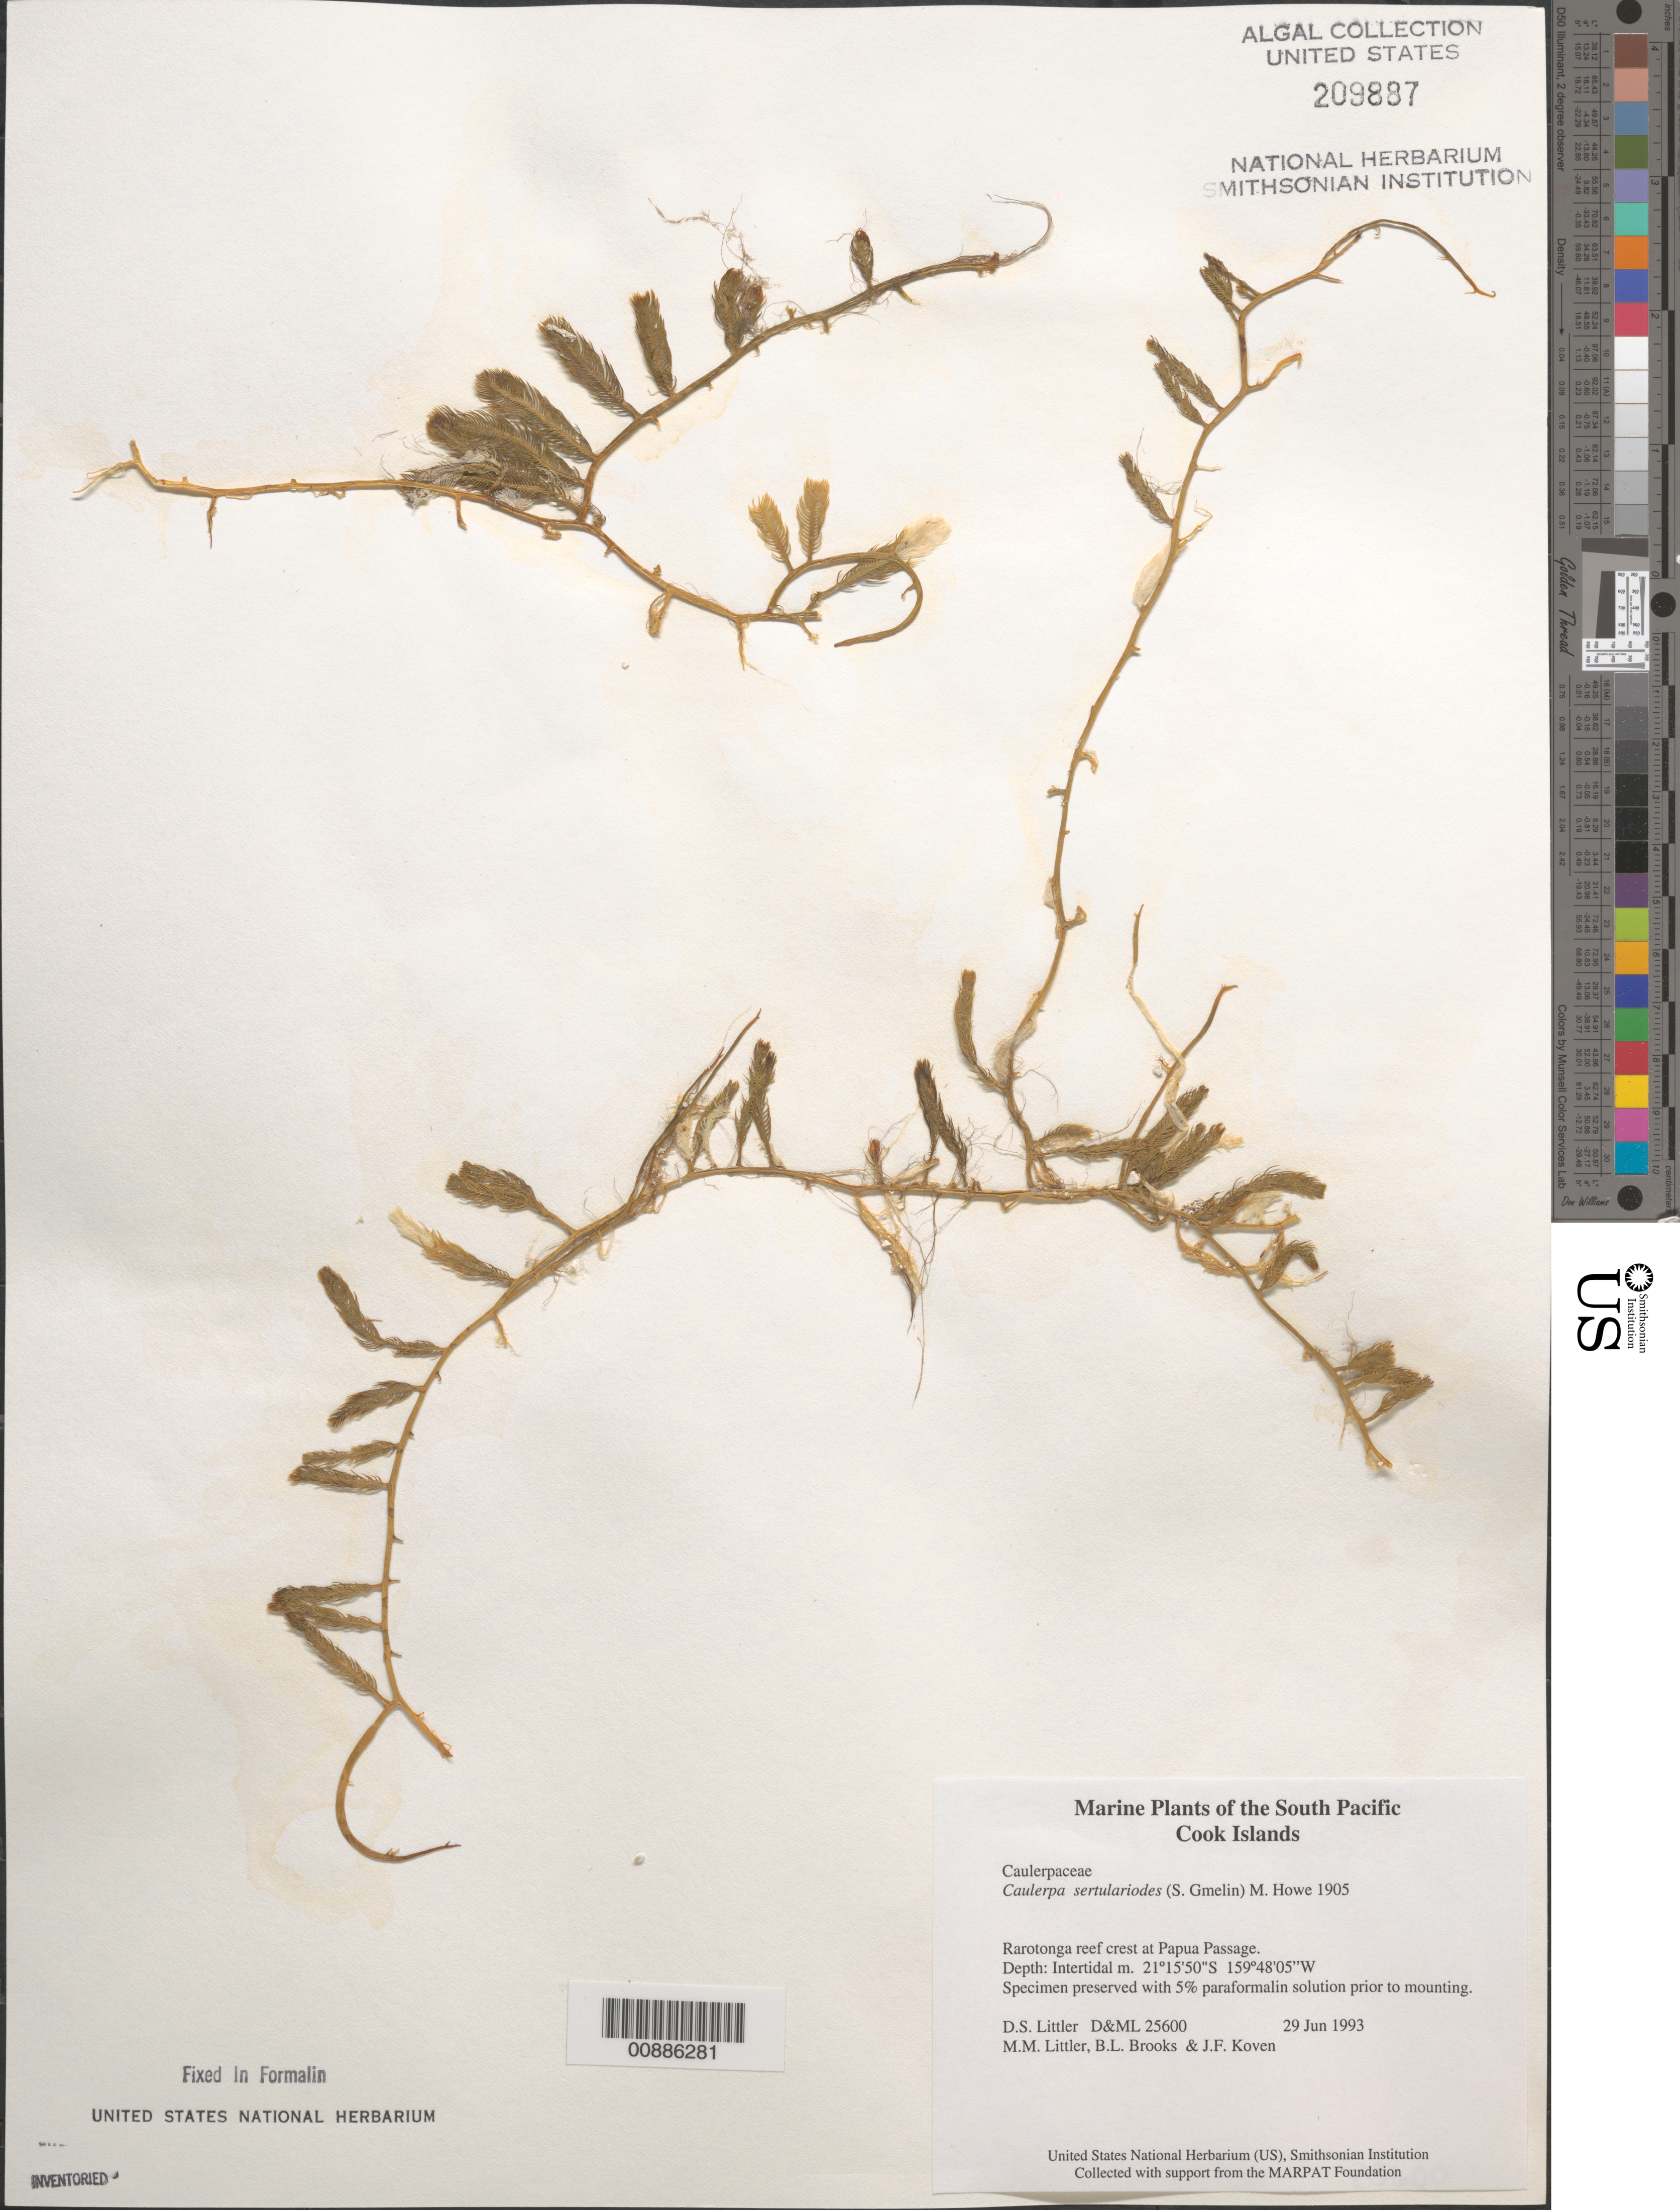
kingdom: Plantae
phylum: Chlorophyta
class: Ulvophyceae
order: Bryopsidales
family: Caulerpaceae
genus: Caulerpa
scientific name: Caulerpa sertularioides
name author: (S.G. Gmel.) M. Howe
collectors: D. S. Littler, M. M. Littler, B. Brooks & J. Koven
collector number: D&ML 25600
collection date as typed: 29 Jun 1993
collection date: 1993-06-29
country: Cook Islands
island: Rarotonga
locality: Rarotonga reef crest at Papua Passage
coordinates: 21 15'50"S, 159 48'05"W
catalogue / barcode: US 209887